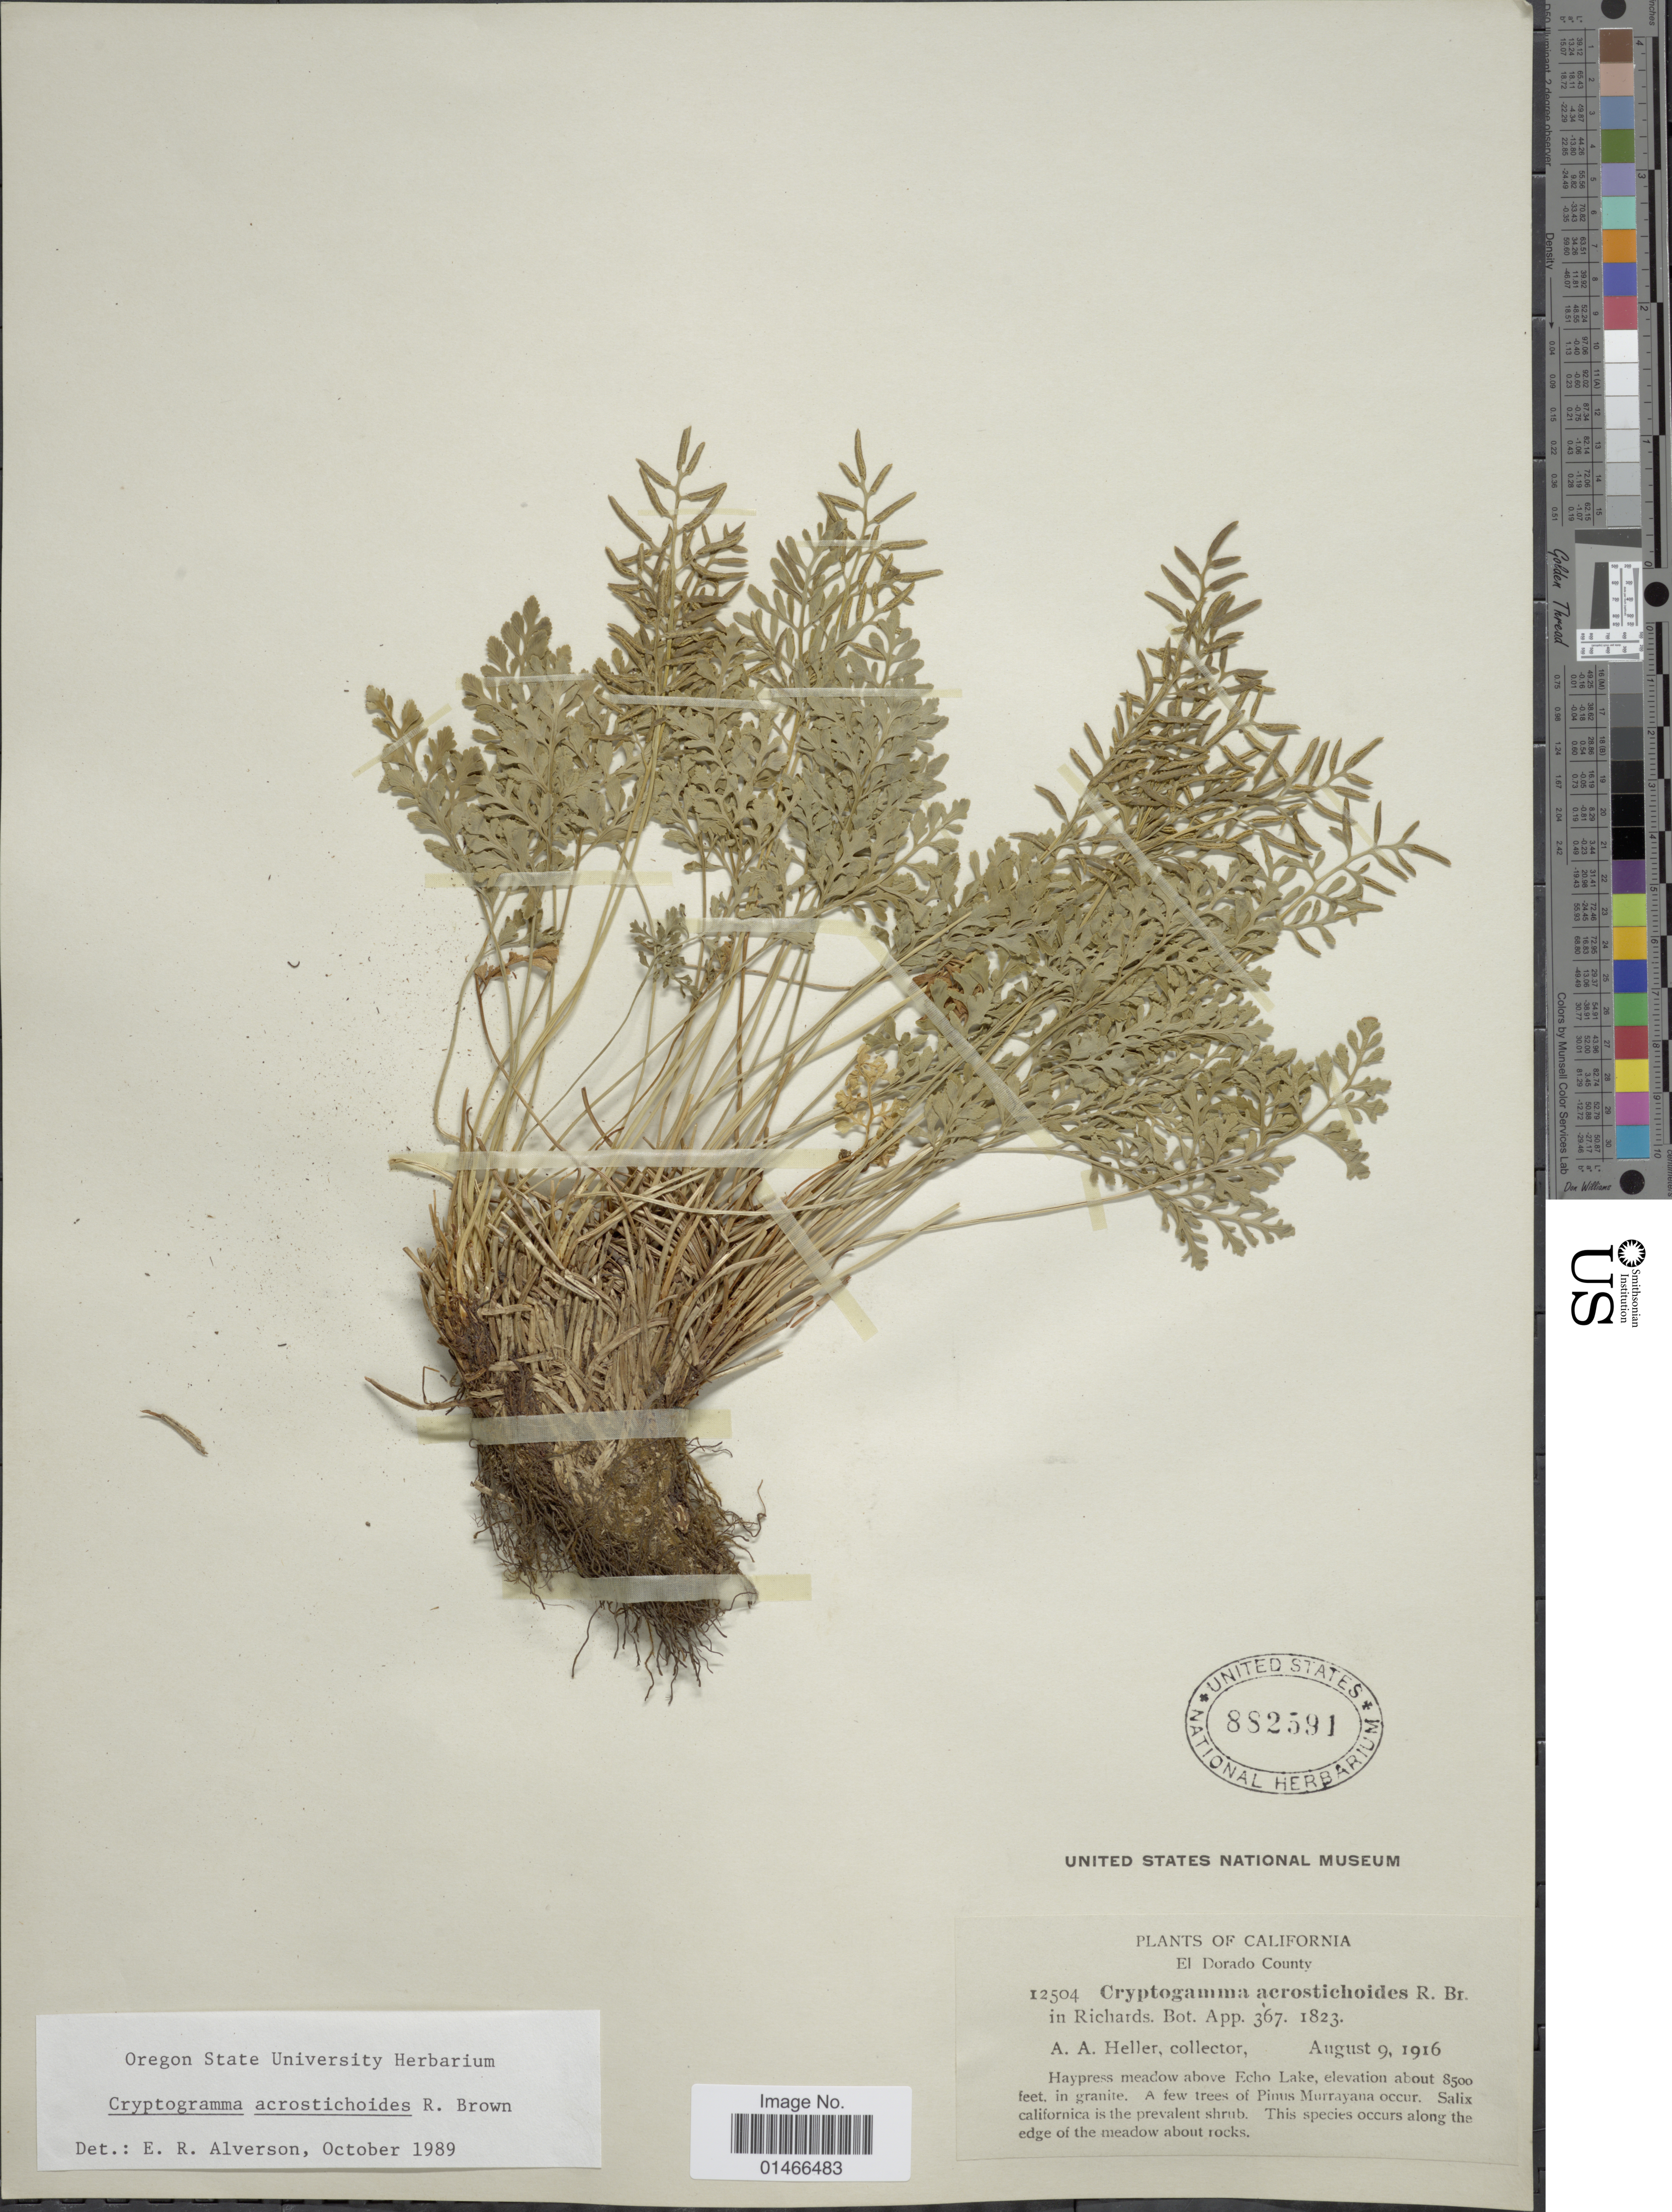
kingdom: Plantae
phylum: Tracheophyta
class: Polypodiopsida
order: Polypodiales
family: Pteridaceae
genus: Cryptogramma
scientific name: Cryptogramma acrostichoides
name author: R. Br.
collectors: A. A. Heller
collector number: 12504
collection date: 1916-08-09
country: United States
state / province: California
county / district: El Dorado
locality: El Dorado County. Haypress meadow above Echo Lake.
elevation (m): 2591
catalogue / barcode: US 882591